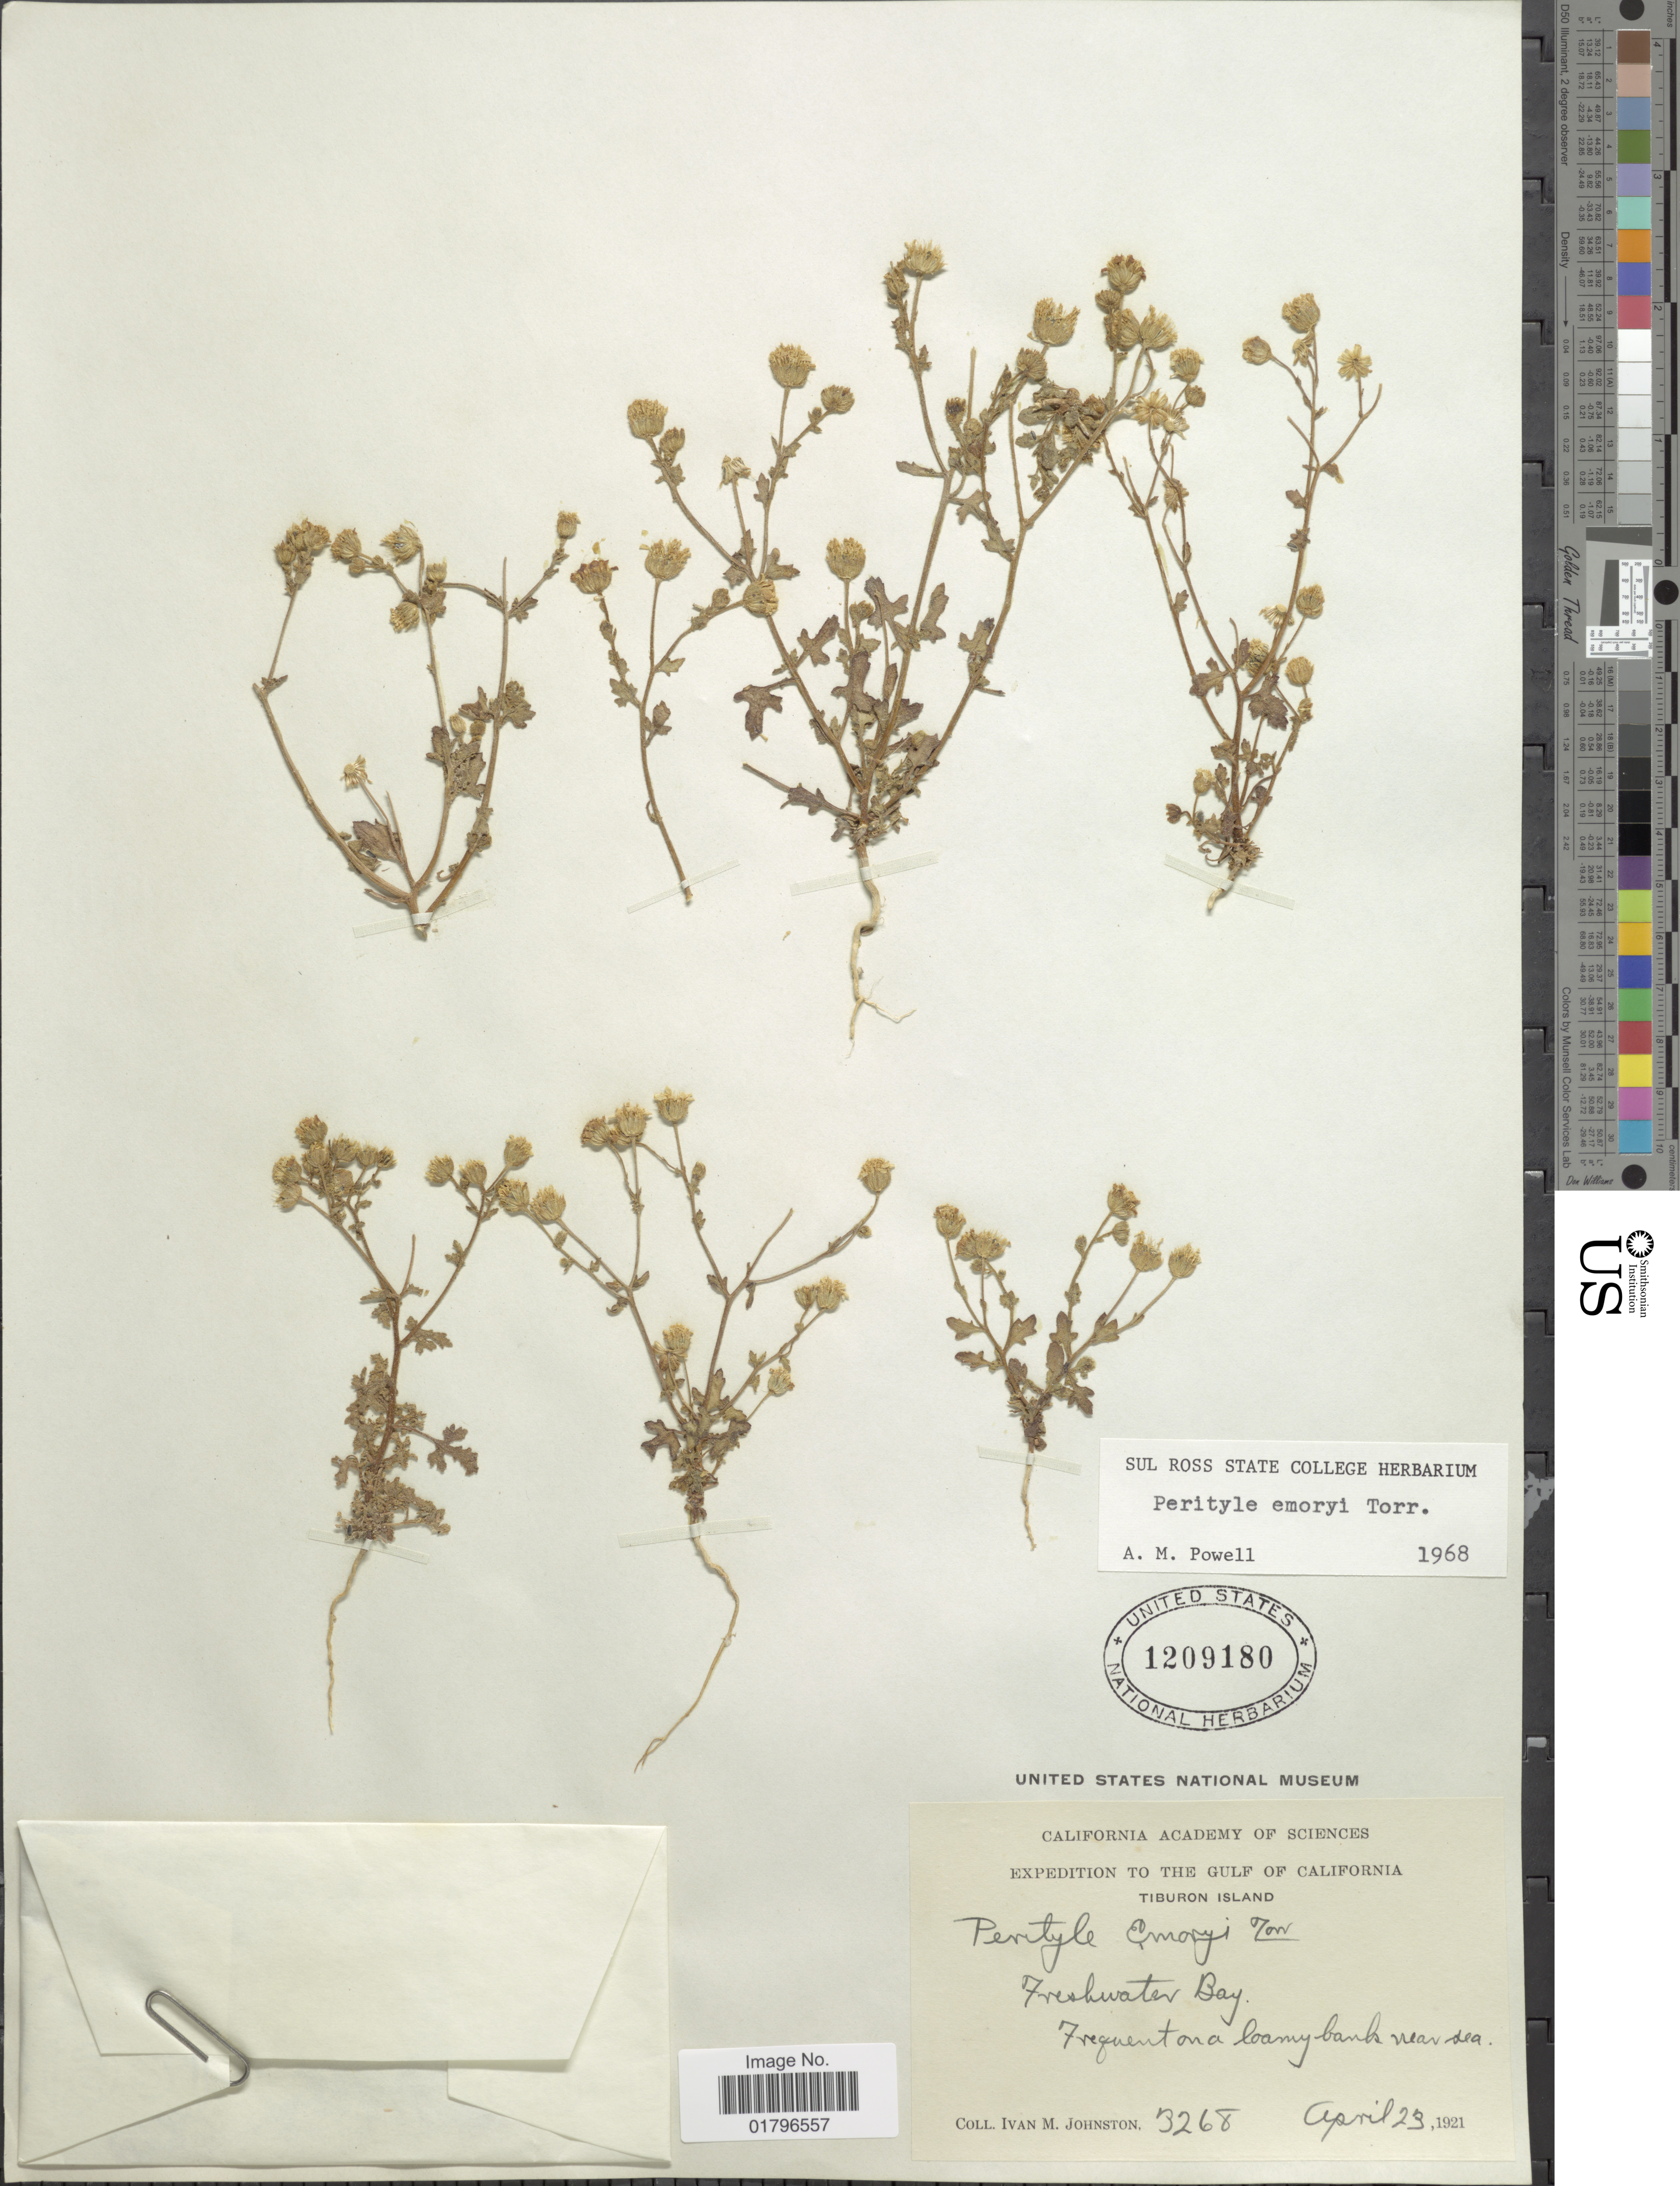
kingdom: Plantae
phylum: Tracheophyta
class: Magnoliopsida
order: Asterales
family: Asteraceae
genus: Perityle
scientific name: Perityle emoryi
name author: Torr.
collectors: I.M. Johnston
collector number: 3268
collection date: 1921-04-23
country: Mexico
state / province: Baja California Sur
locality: Gulf of California. Tiburon Island. Freshwater Bay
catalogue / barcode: US 1209180